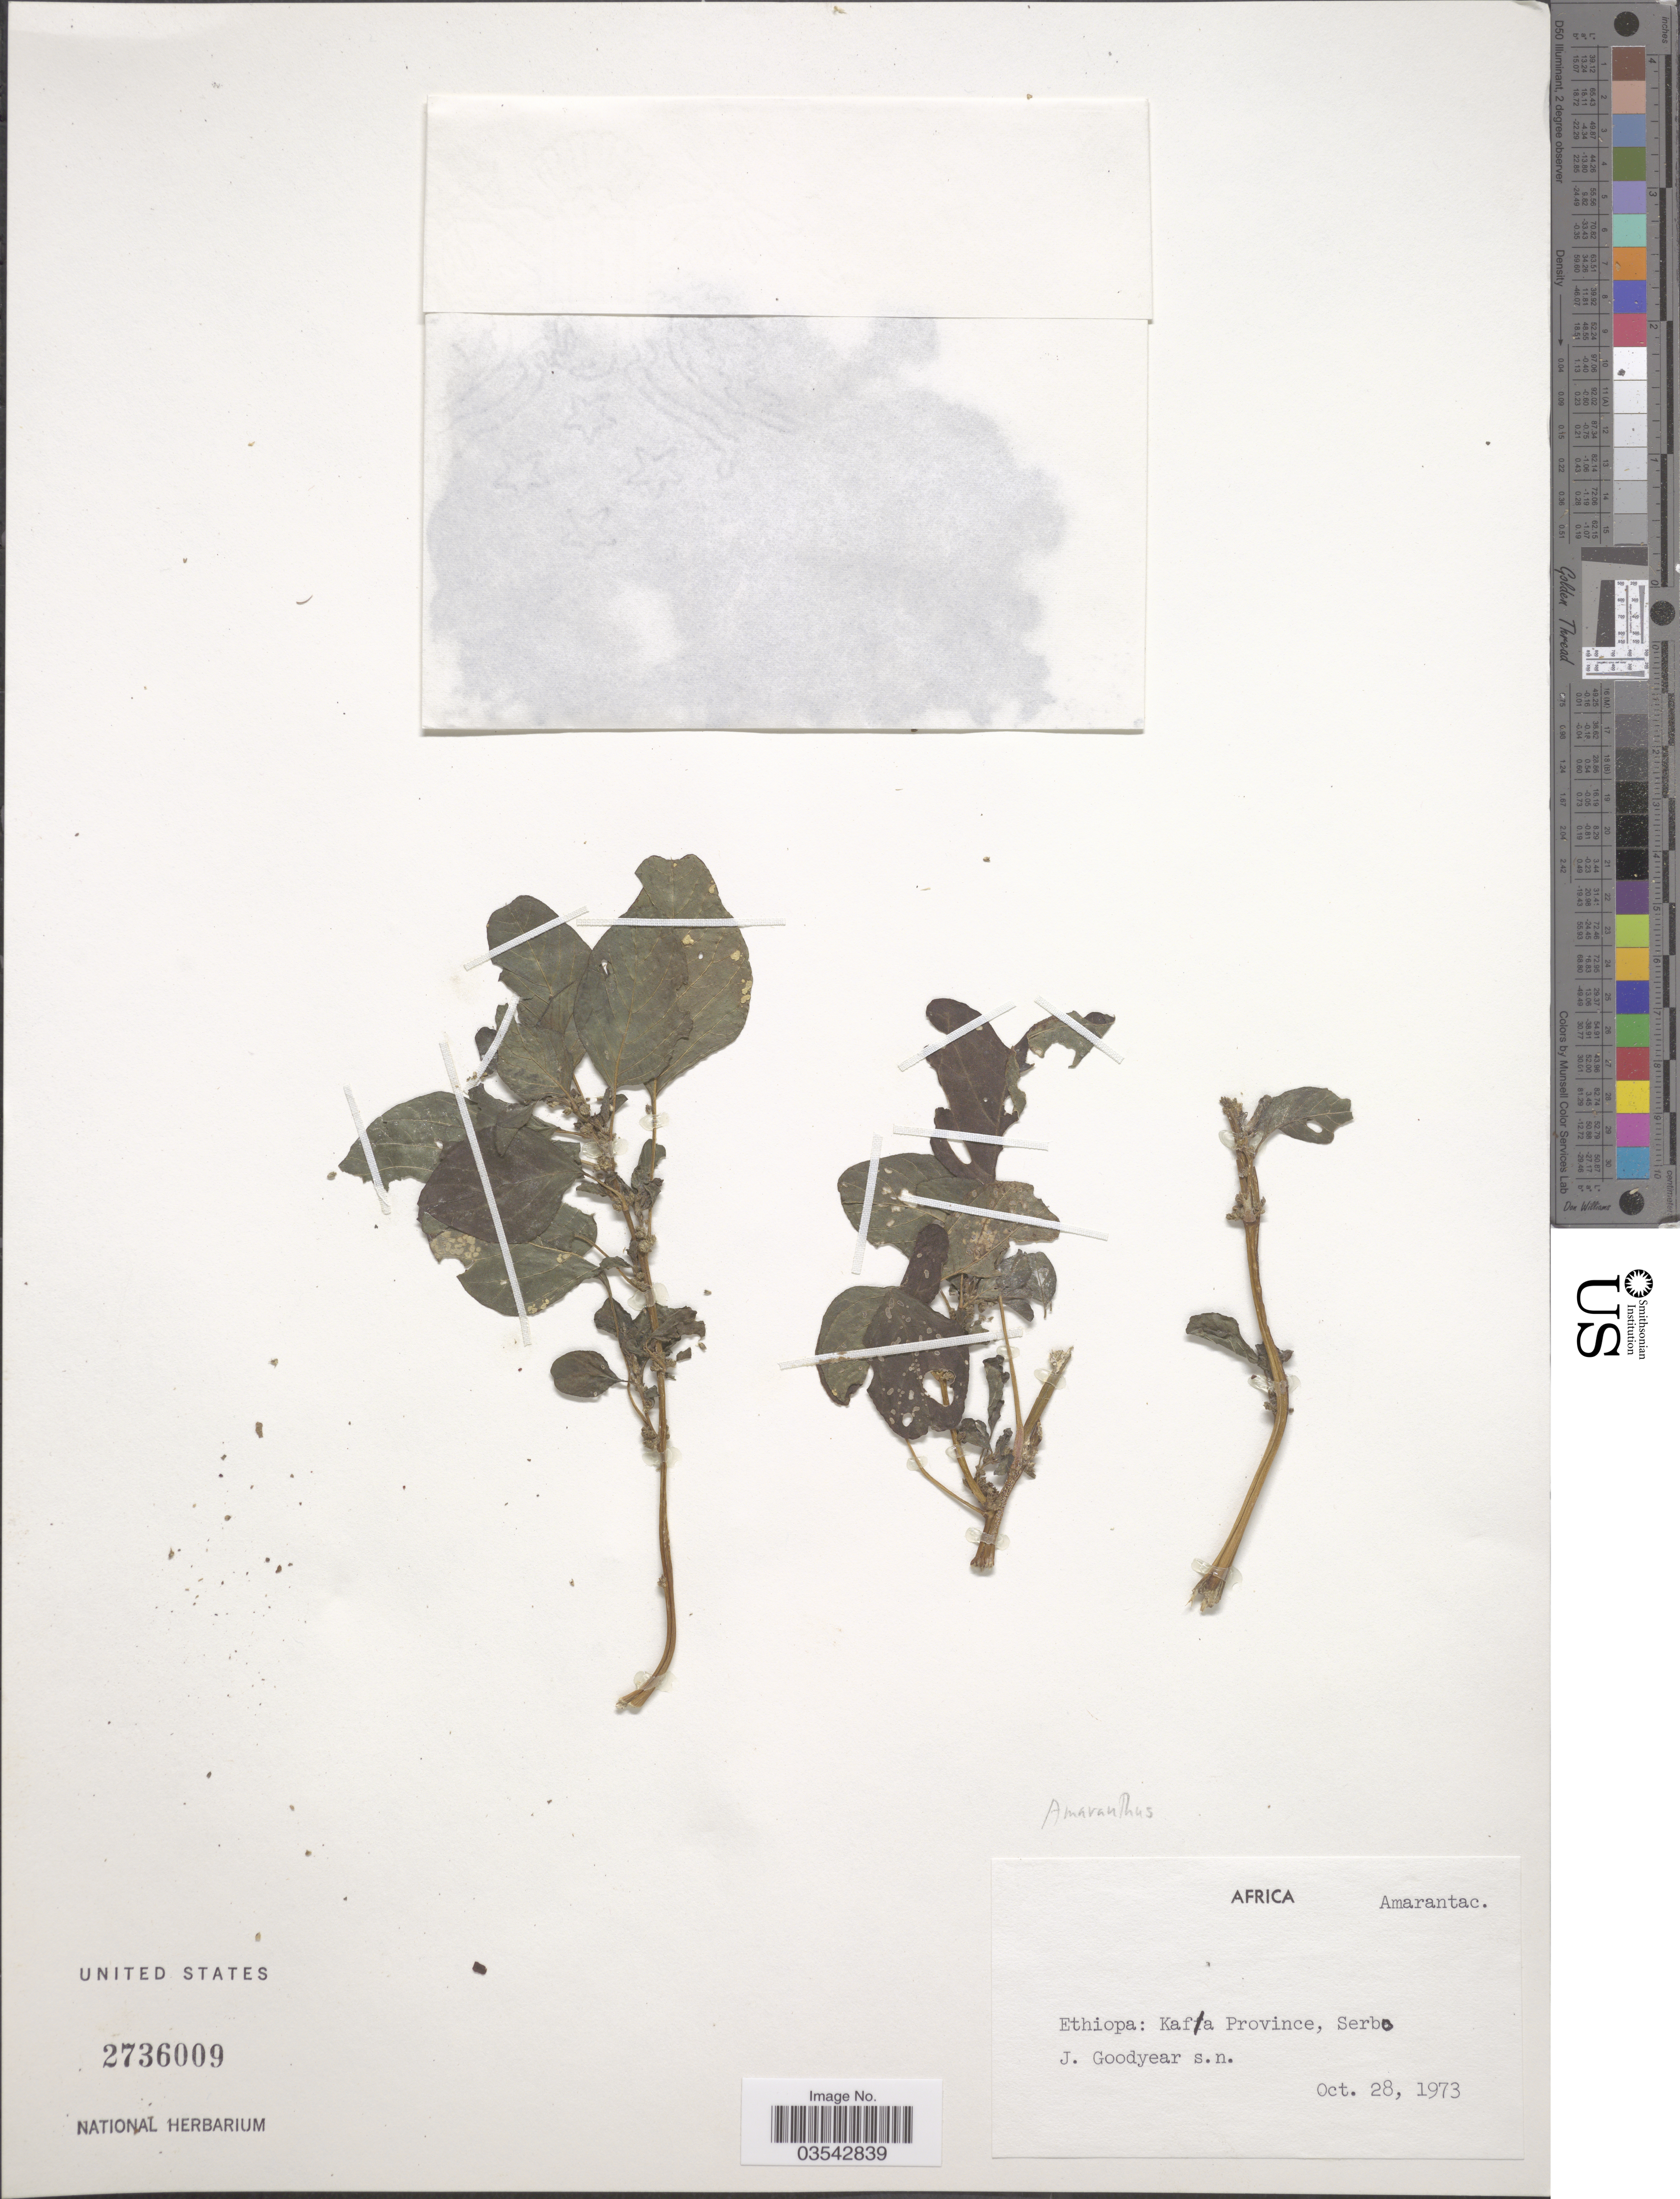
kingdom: Plantae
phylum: Tracheophyta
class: Magnoliopsida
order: Caryophyllales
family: Amaranthaceae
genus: Amaranthus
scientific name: Amaranthus sp.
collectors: J. Goodyear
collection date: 1973-10-28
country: Ethiopia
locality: Kafa Province, Serbo.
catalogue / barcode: US 2736009